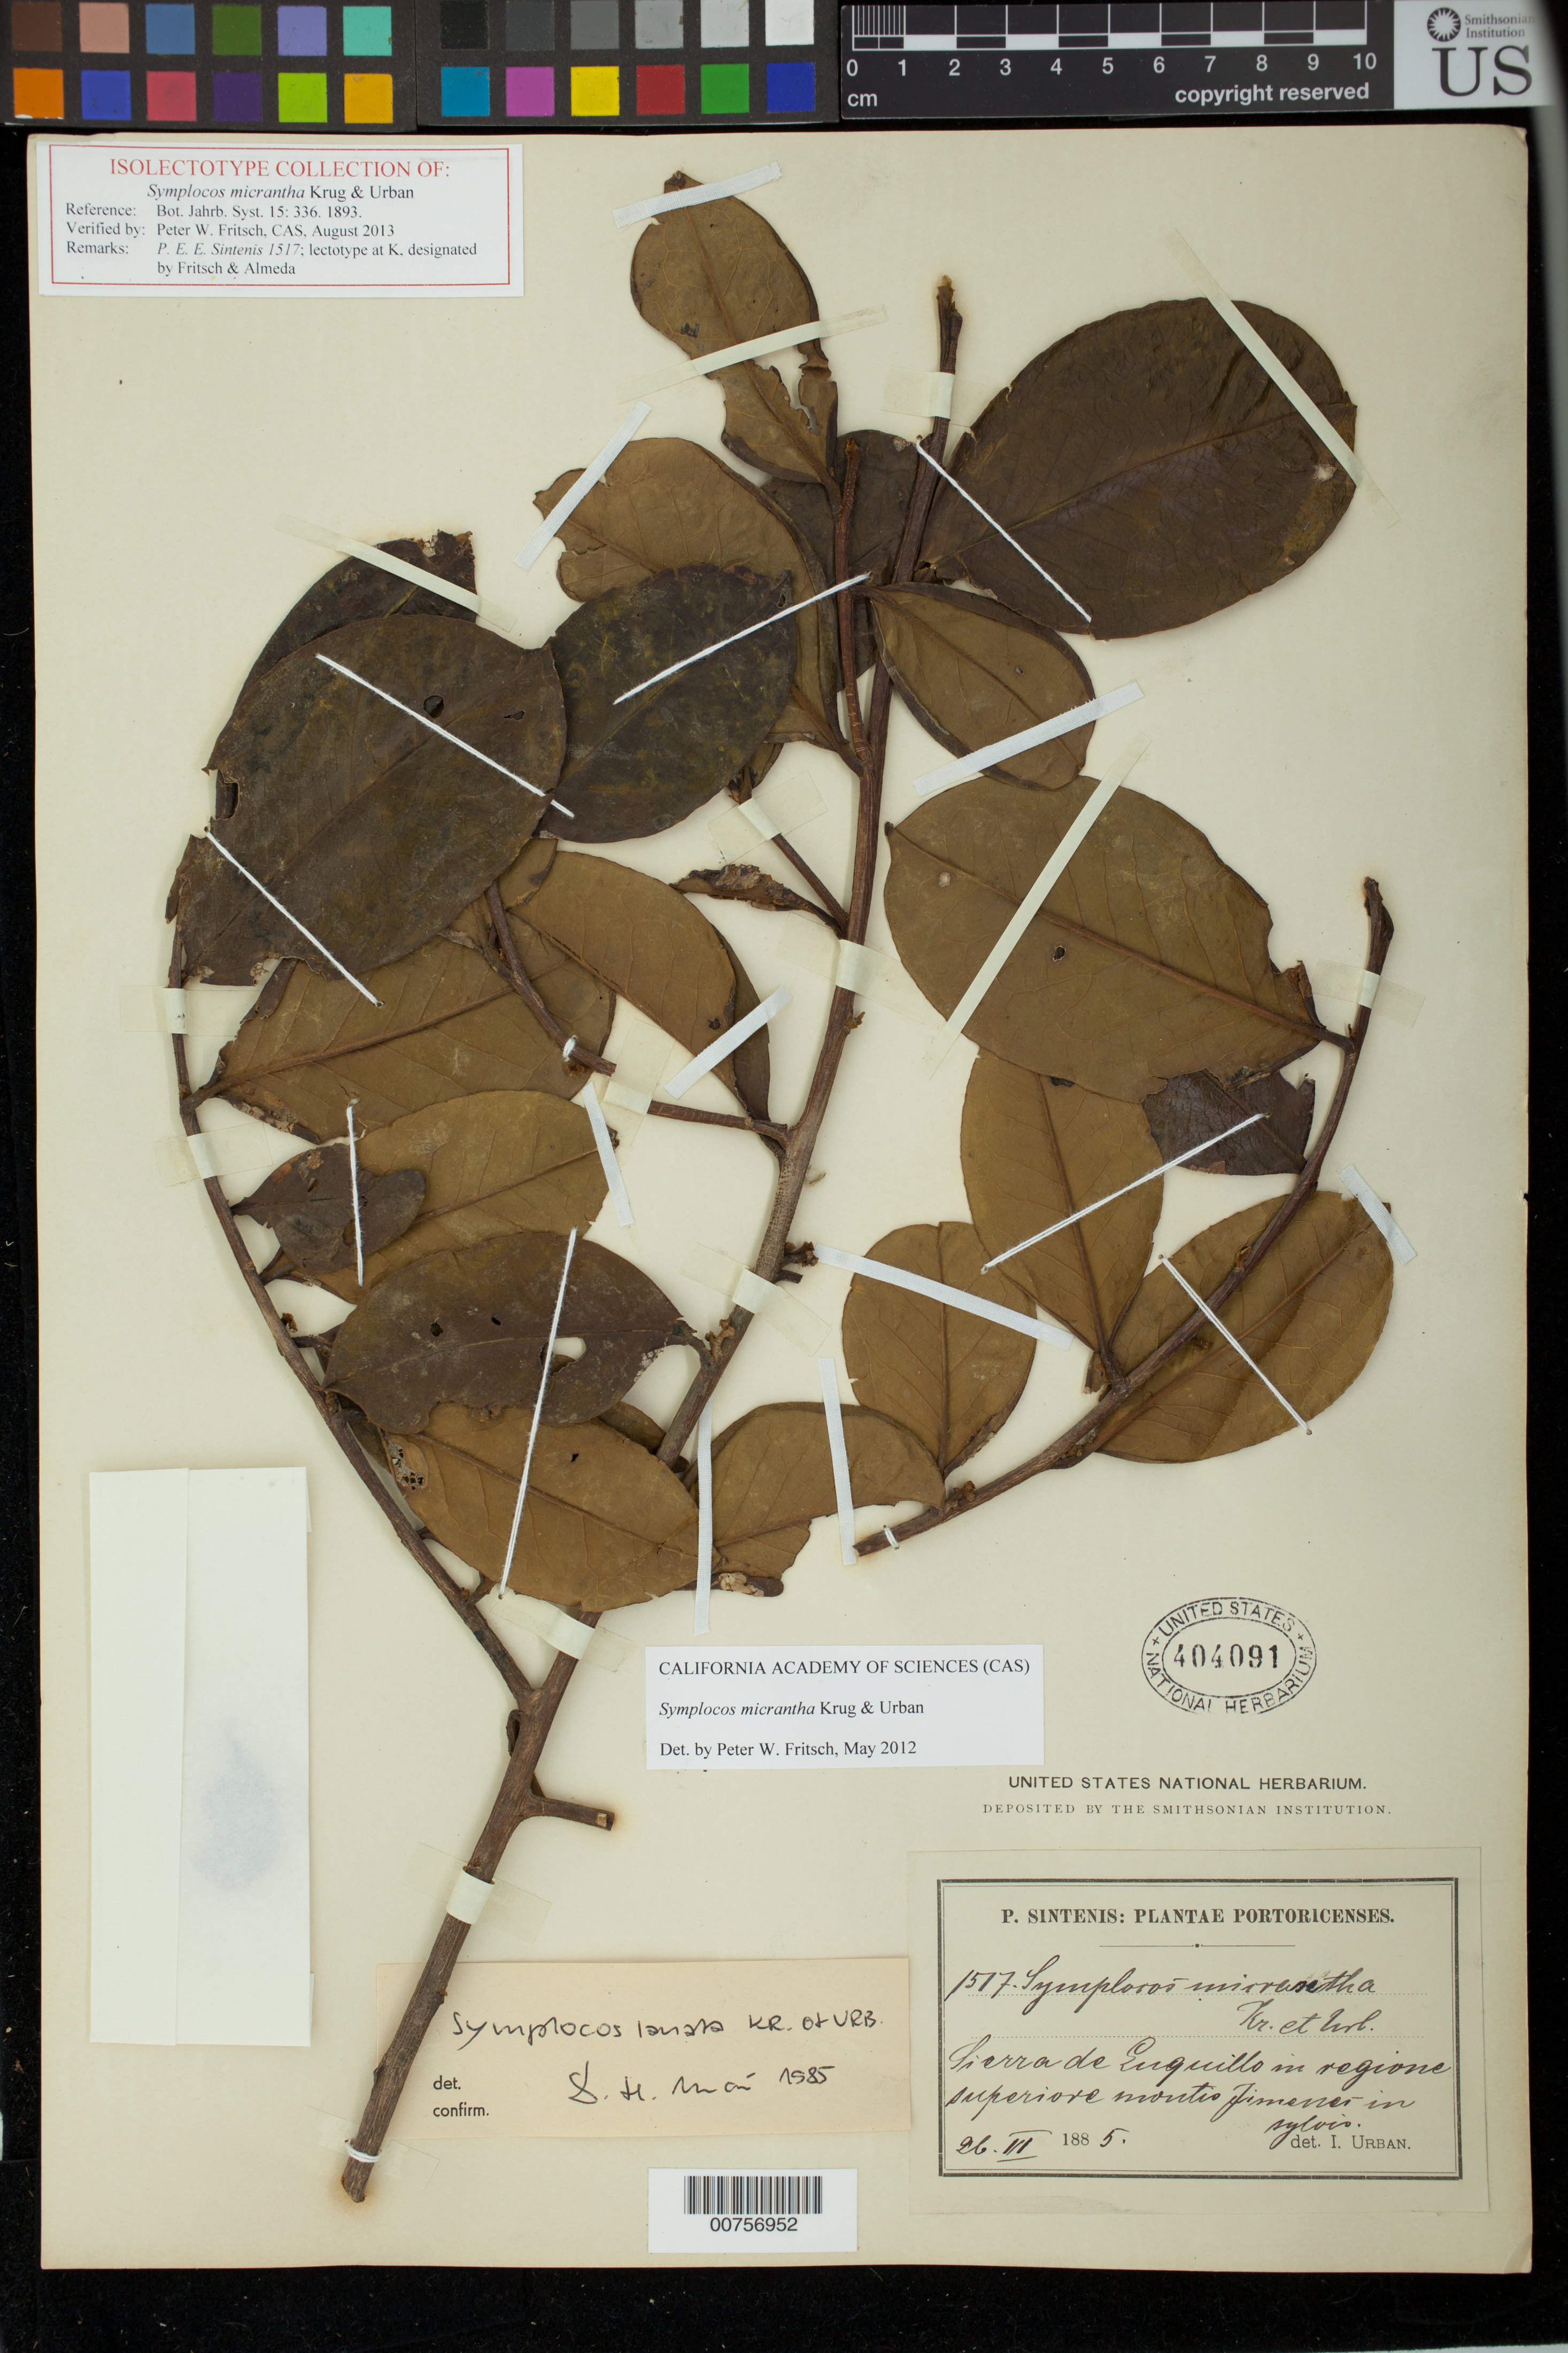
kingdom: Plantae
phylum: Tracheophyta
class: Magnoliopsida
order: Ericales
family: Symplocaceae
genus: Symplocos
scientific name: Symplocos micrantha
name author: Krug & Urb.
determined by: Fritsch, Peter W.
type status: Syntype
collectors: P. Sintenis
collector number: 1517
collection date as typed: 26 Mar 1885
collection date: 1885-03-26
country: Puerto Rico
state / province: Luquillo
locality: Sierra de Luquillo in regione superiore montis Jimenes in sylvis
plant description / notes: Specimen annotated as "isolectotype collection" by P.W. Fritsch (2013), "designated by Fritsch & Almeda" but with no publication cited.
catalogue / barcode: US 404091